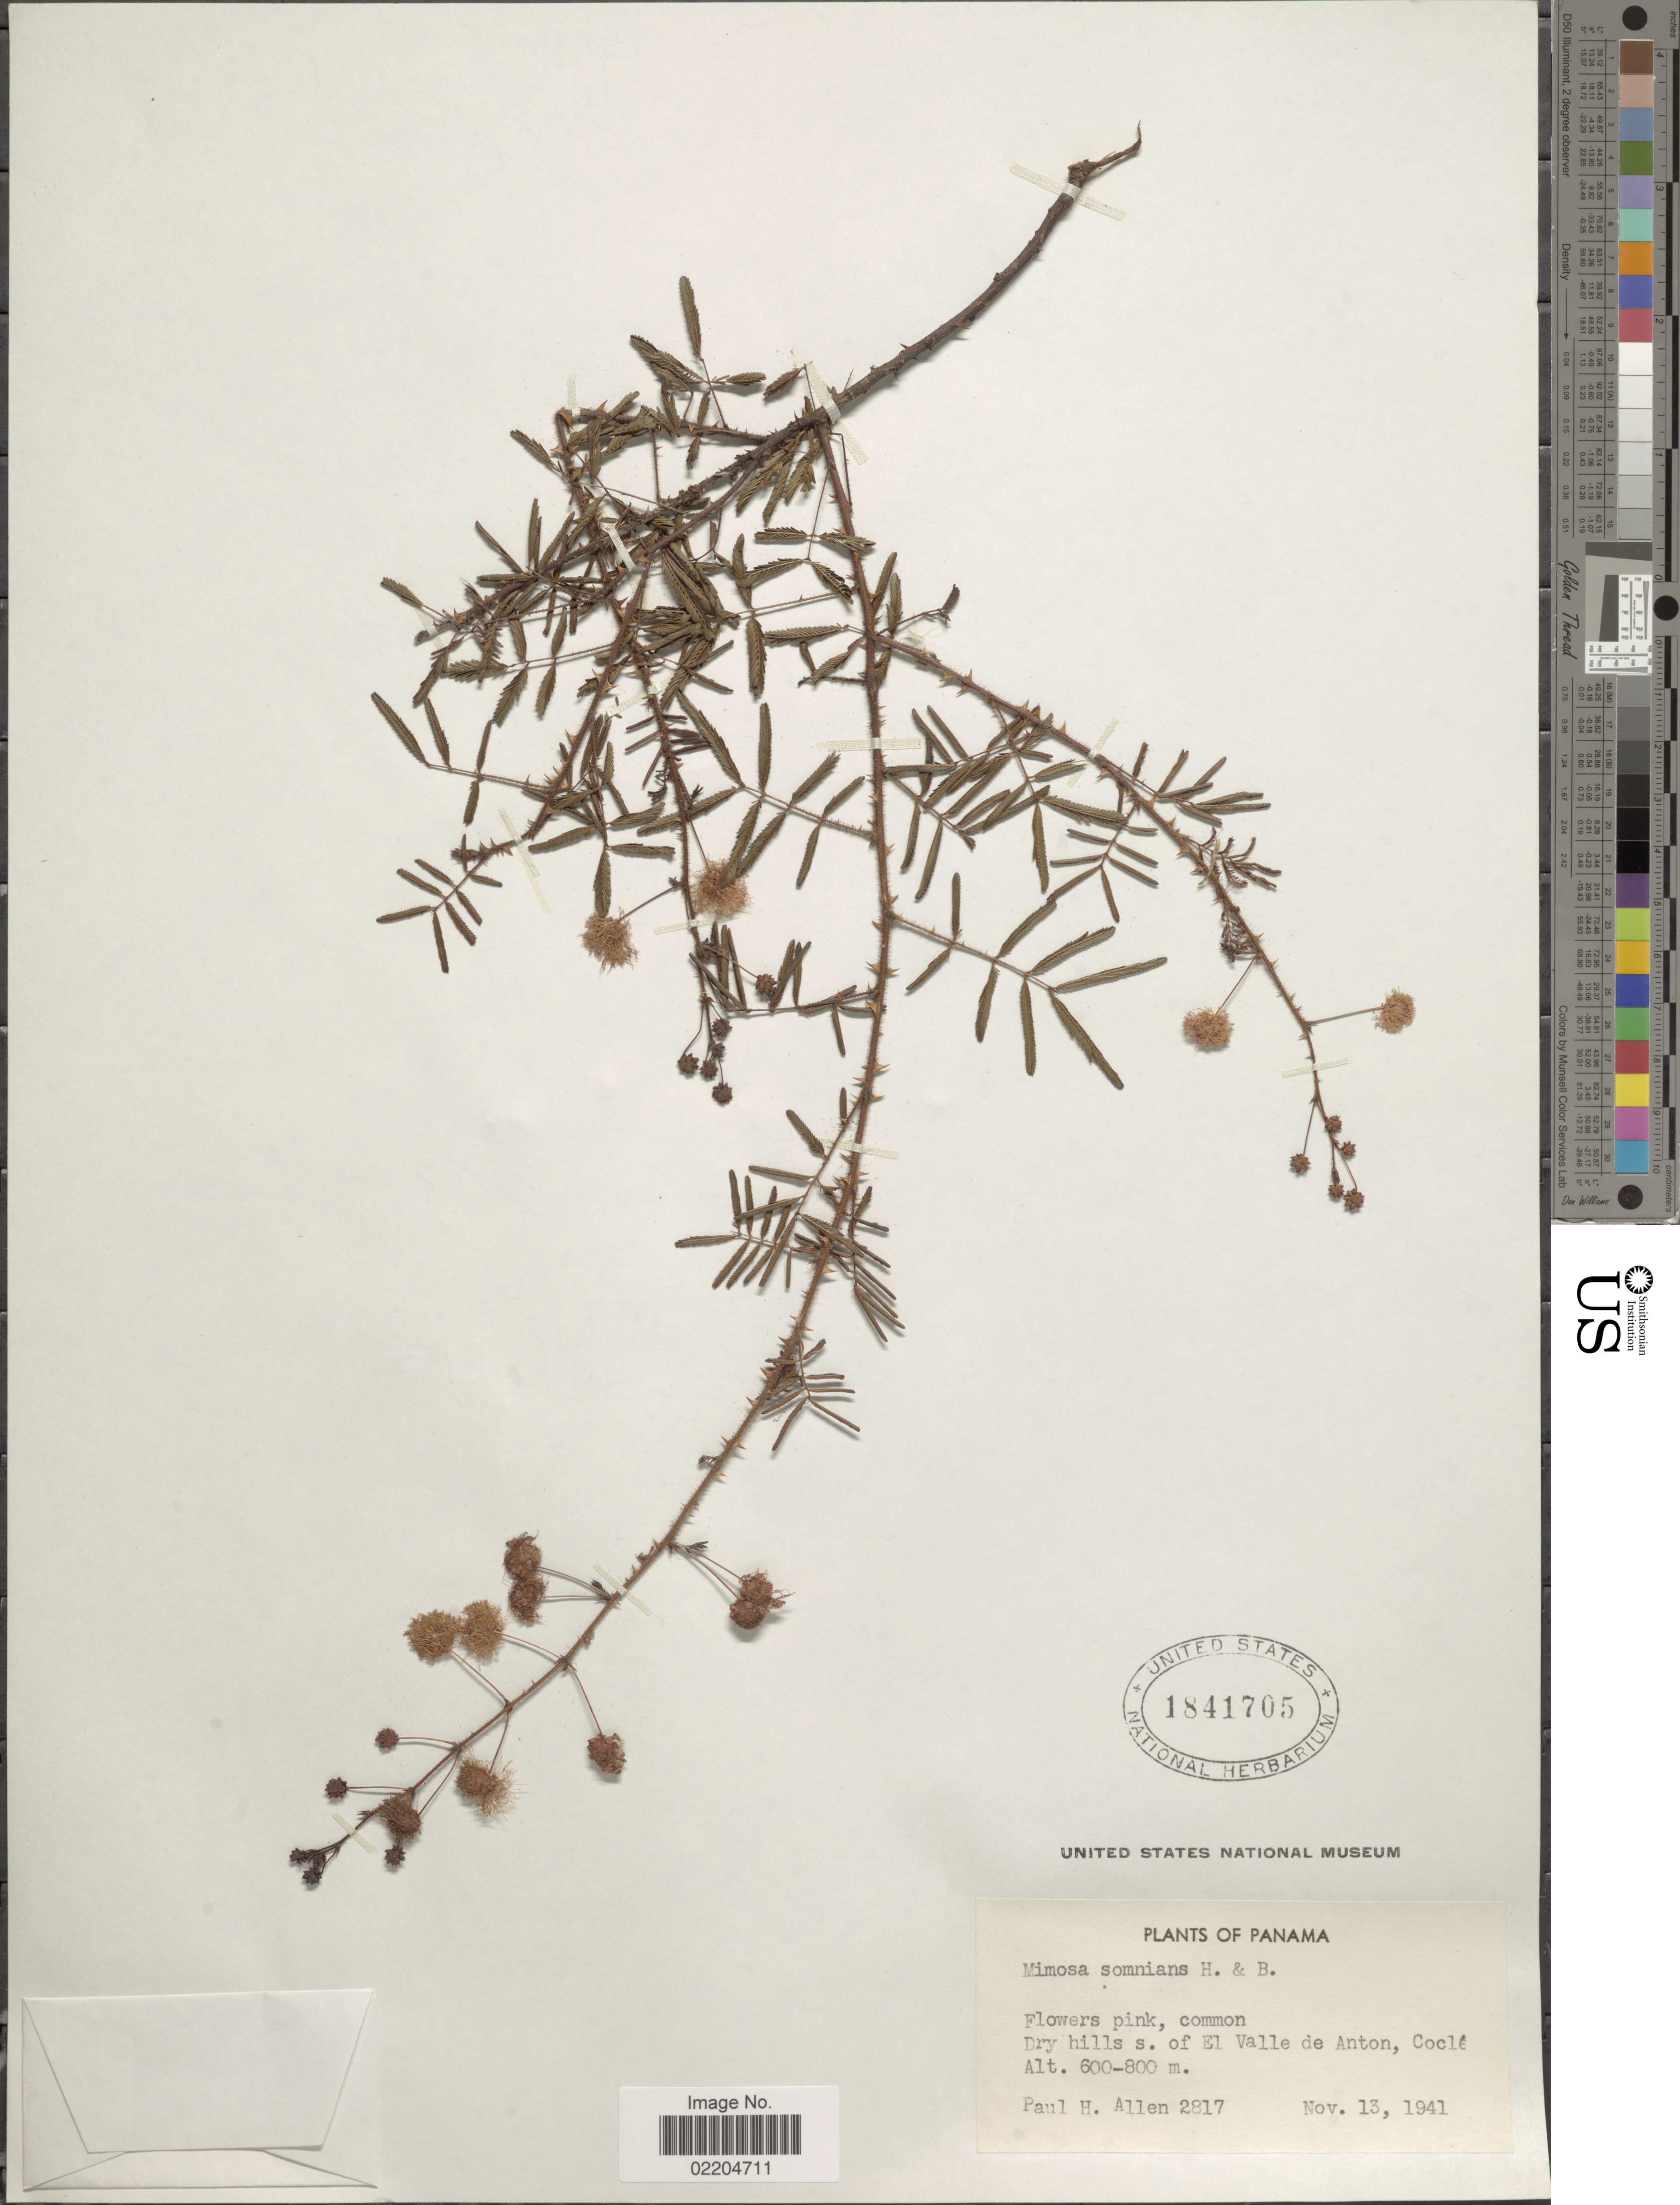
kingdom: Plantae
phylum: Tracheophyta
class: Magnoliopsida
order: Fabales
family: Fabaceae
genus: Mimosa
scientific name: Mimosa somnians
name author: Humb. & Bonpl. ex Willd.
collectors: P. H. Allen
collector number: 2817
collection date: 1941-11-13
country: Panama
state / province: Coclé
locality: Dry hills s. of El Valle de Anton, Cocle.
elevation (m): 600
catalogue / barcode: US 1841705